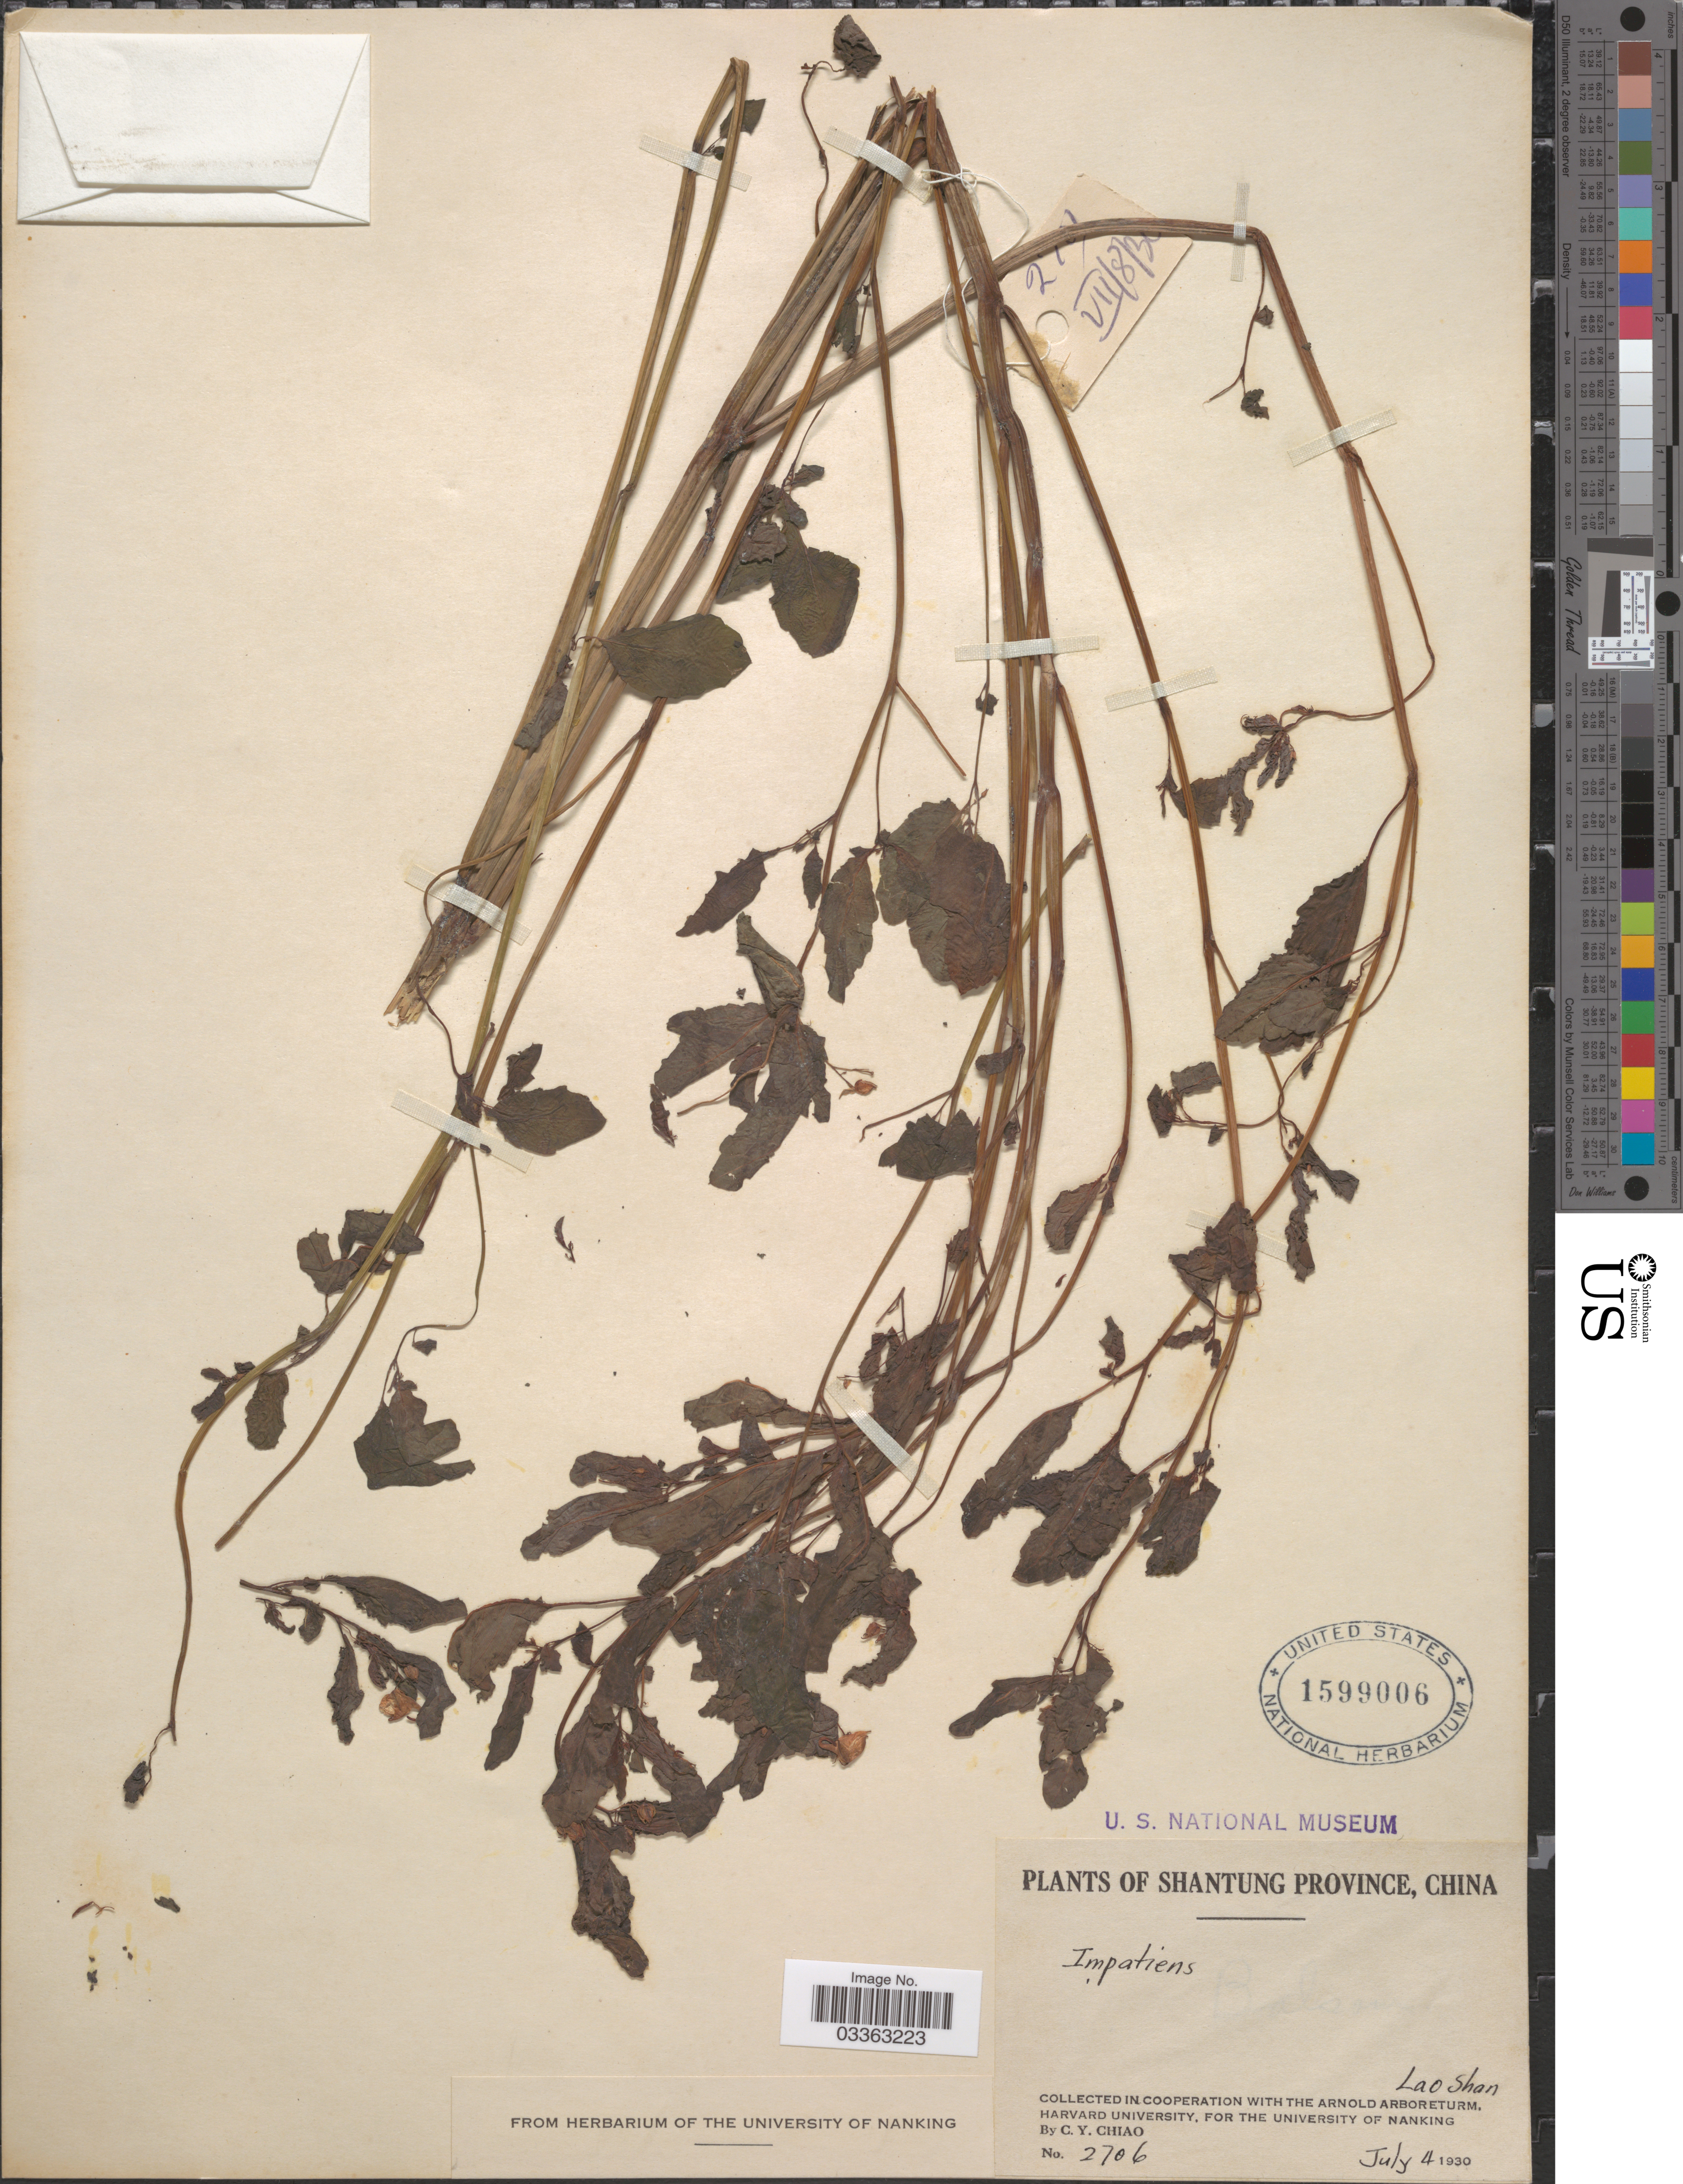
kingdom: Plantae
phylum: Tracheophyta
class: Magnoliopsida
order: Ericales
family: Balsaminaceae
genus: Impatiens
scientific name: Impatiens sp.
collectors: C. Y. Chiao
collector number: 2706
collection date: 1930-07-04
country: China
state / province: Shandong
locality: Shantung Province. Lao Shan.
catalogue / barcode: US 1599006